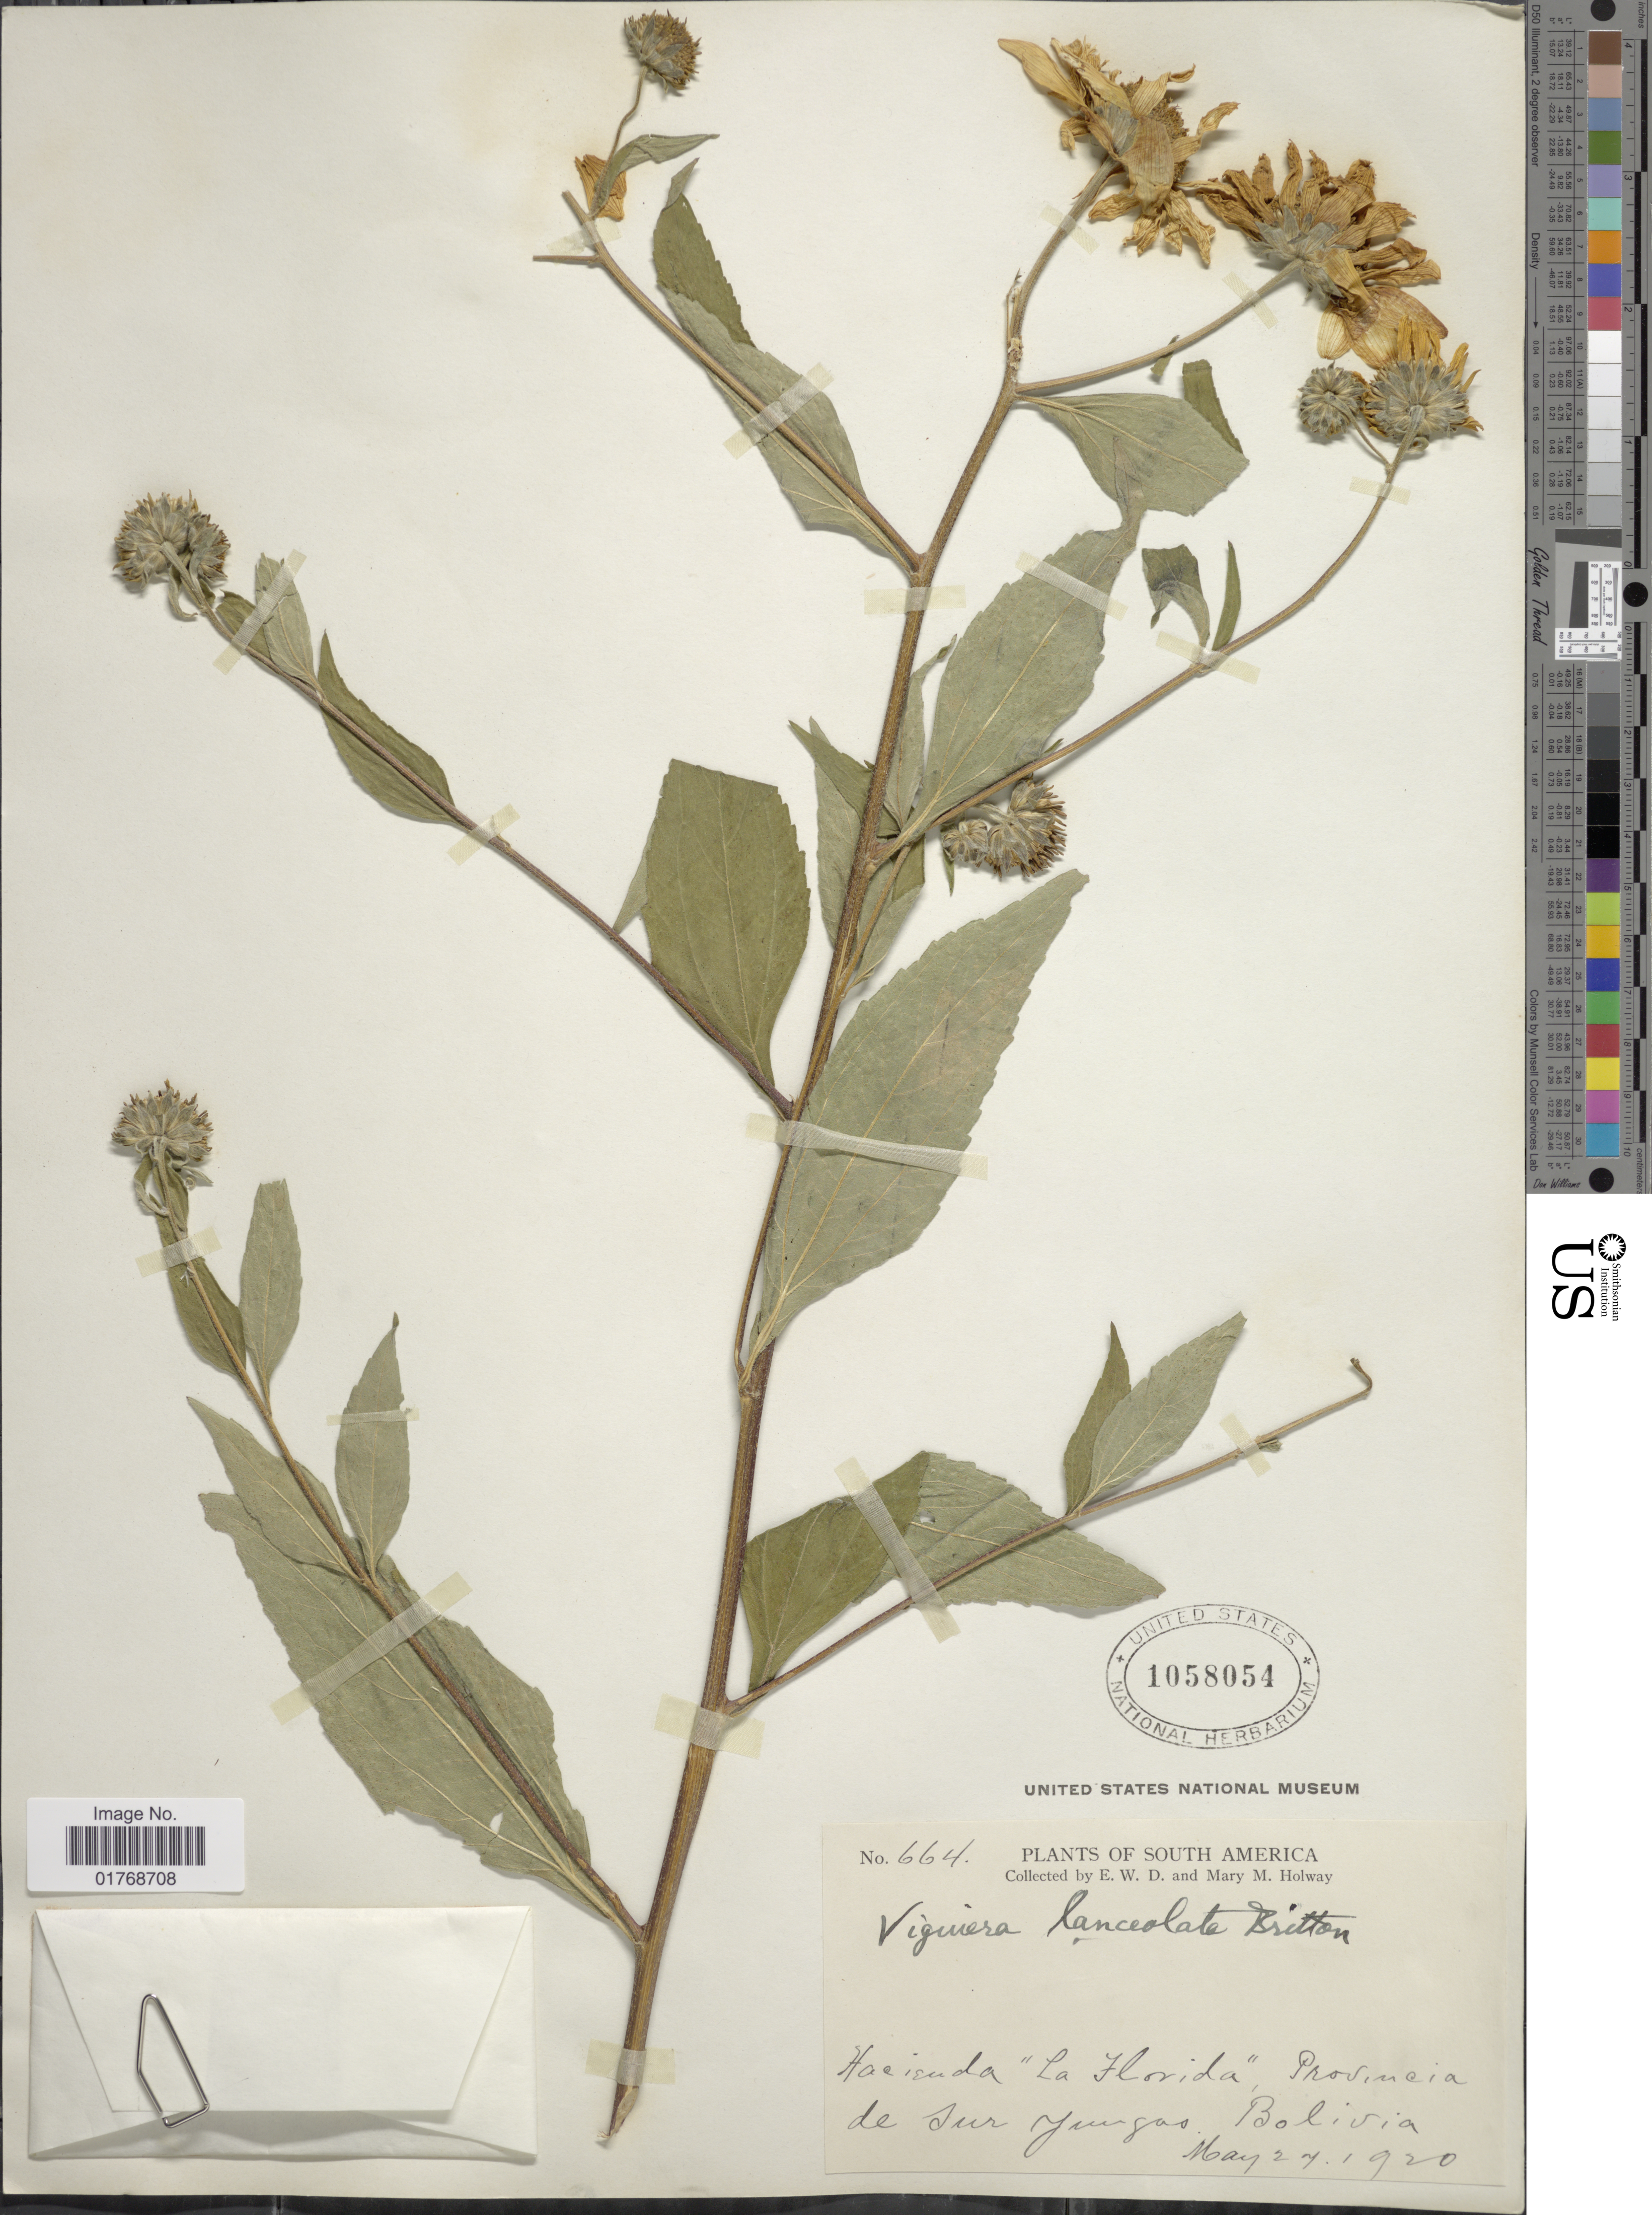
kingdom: Plantae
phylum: Tracheophyta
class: Magnoliopsida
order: Asterales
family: Asteraceae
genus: Viguiera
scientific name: Viguiera laciniata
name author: A. Gray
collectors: E. W. D. Holway & M. M. Holway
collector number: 664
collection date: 1920-05-27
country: Bolivia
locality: Hacienda "La Florida", Provincia de Sur Jungas, Bolivia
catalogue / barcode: US 1058054